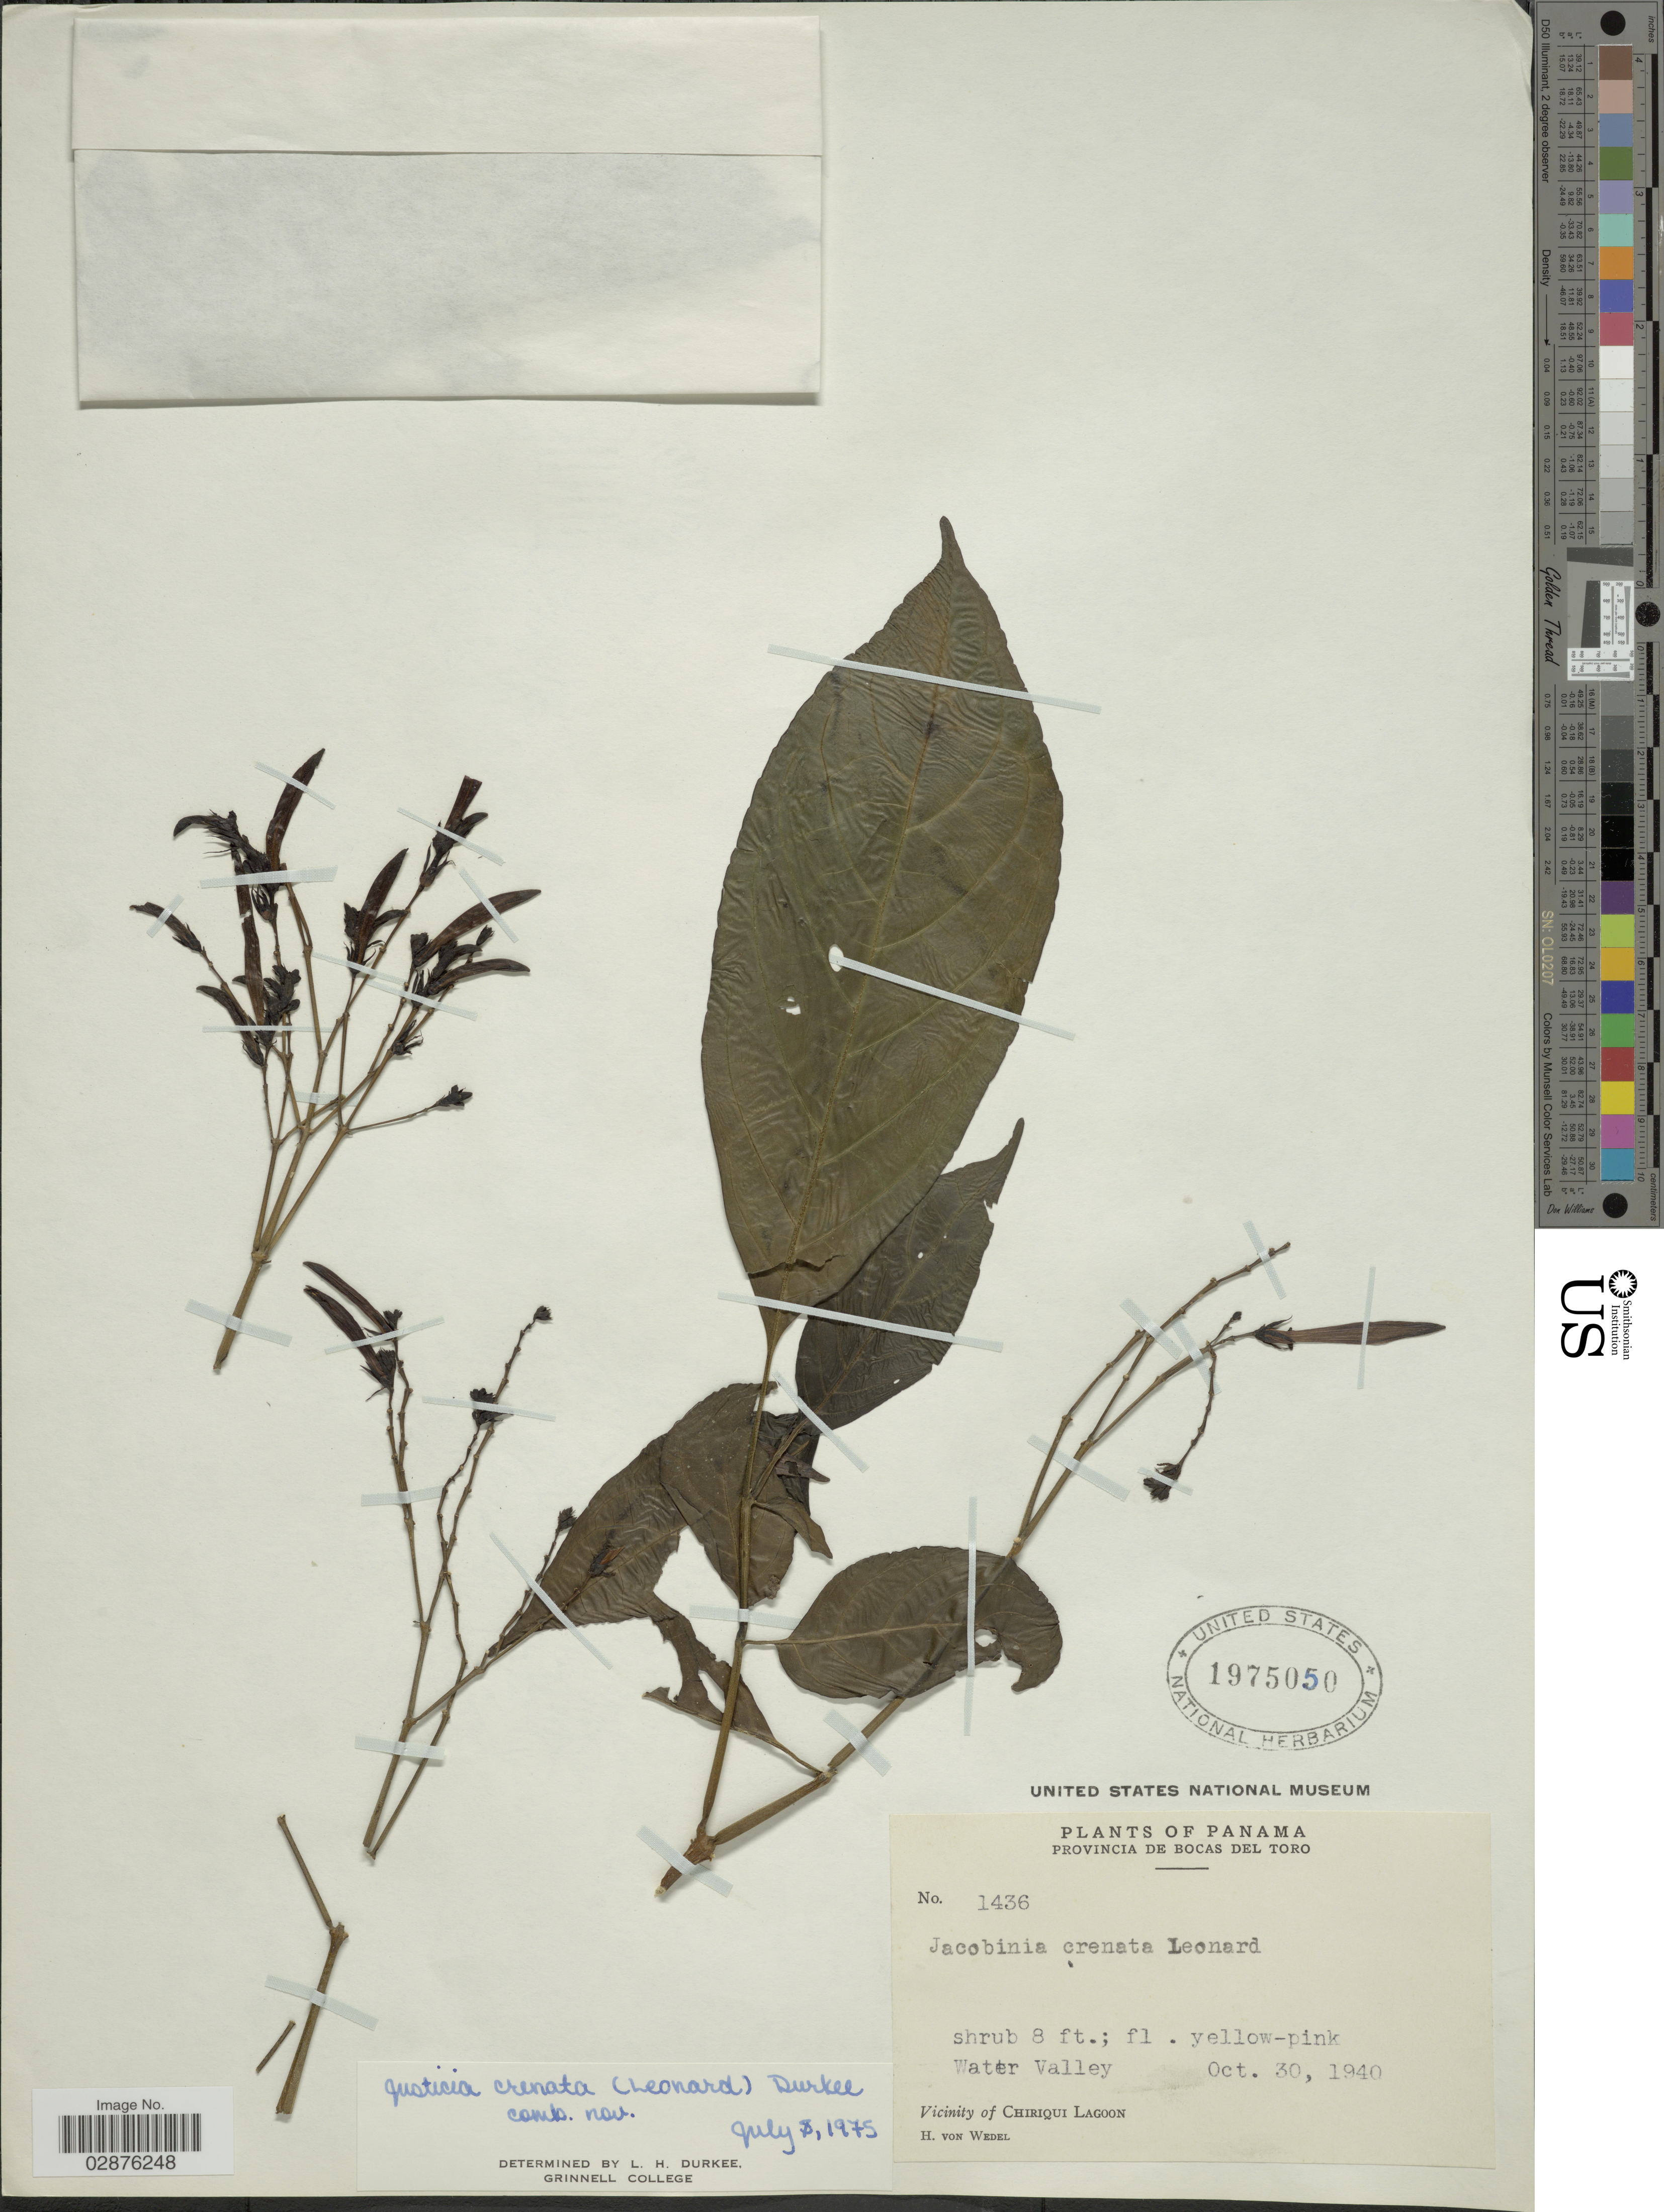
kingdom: Plantae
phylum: Tracheophyta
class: Magnoliopsida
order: Lamiales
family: Acanthaceae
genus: Justicia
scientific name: Justicia crenata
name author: (Leonard) Durkee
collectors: H. von Wedel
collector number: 1436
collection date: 1940-10-30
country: Panama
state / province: Bocas del Toro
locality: Water Valley, Vicinity of Chiriqui Lagoon.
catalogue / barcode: US 1975050